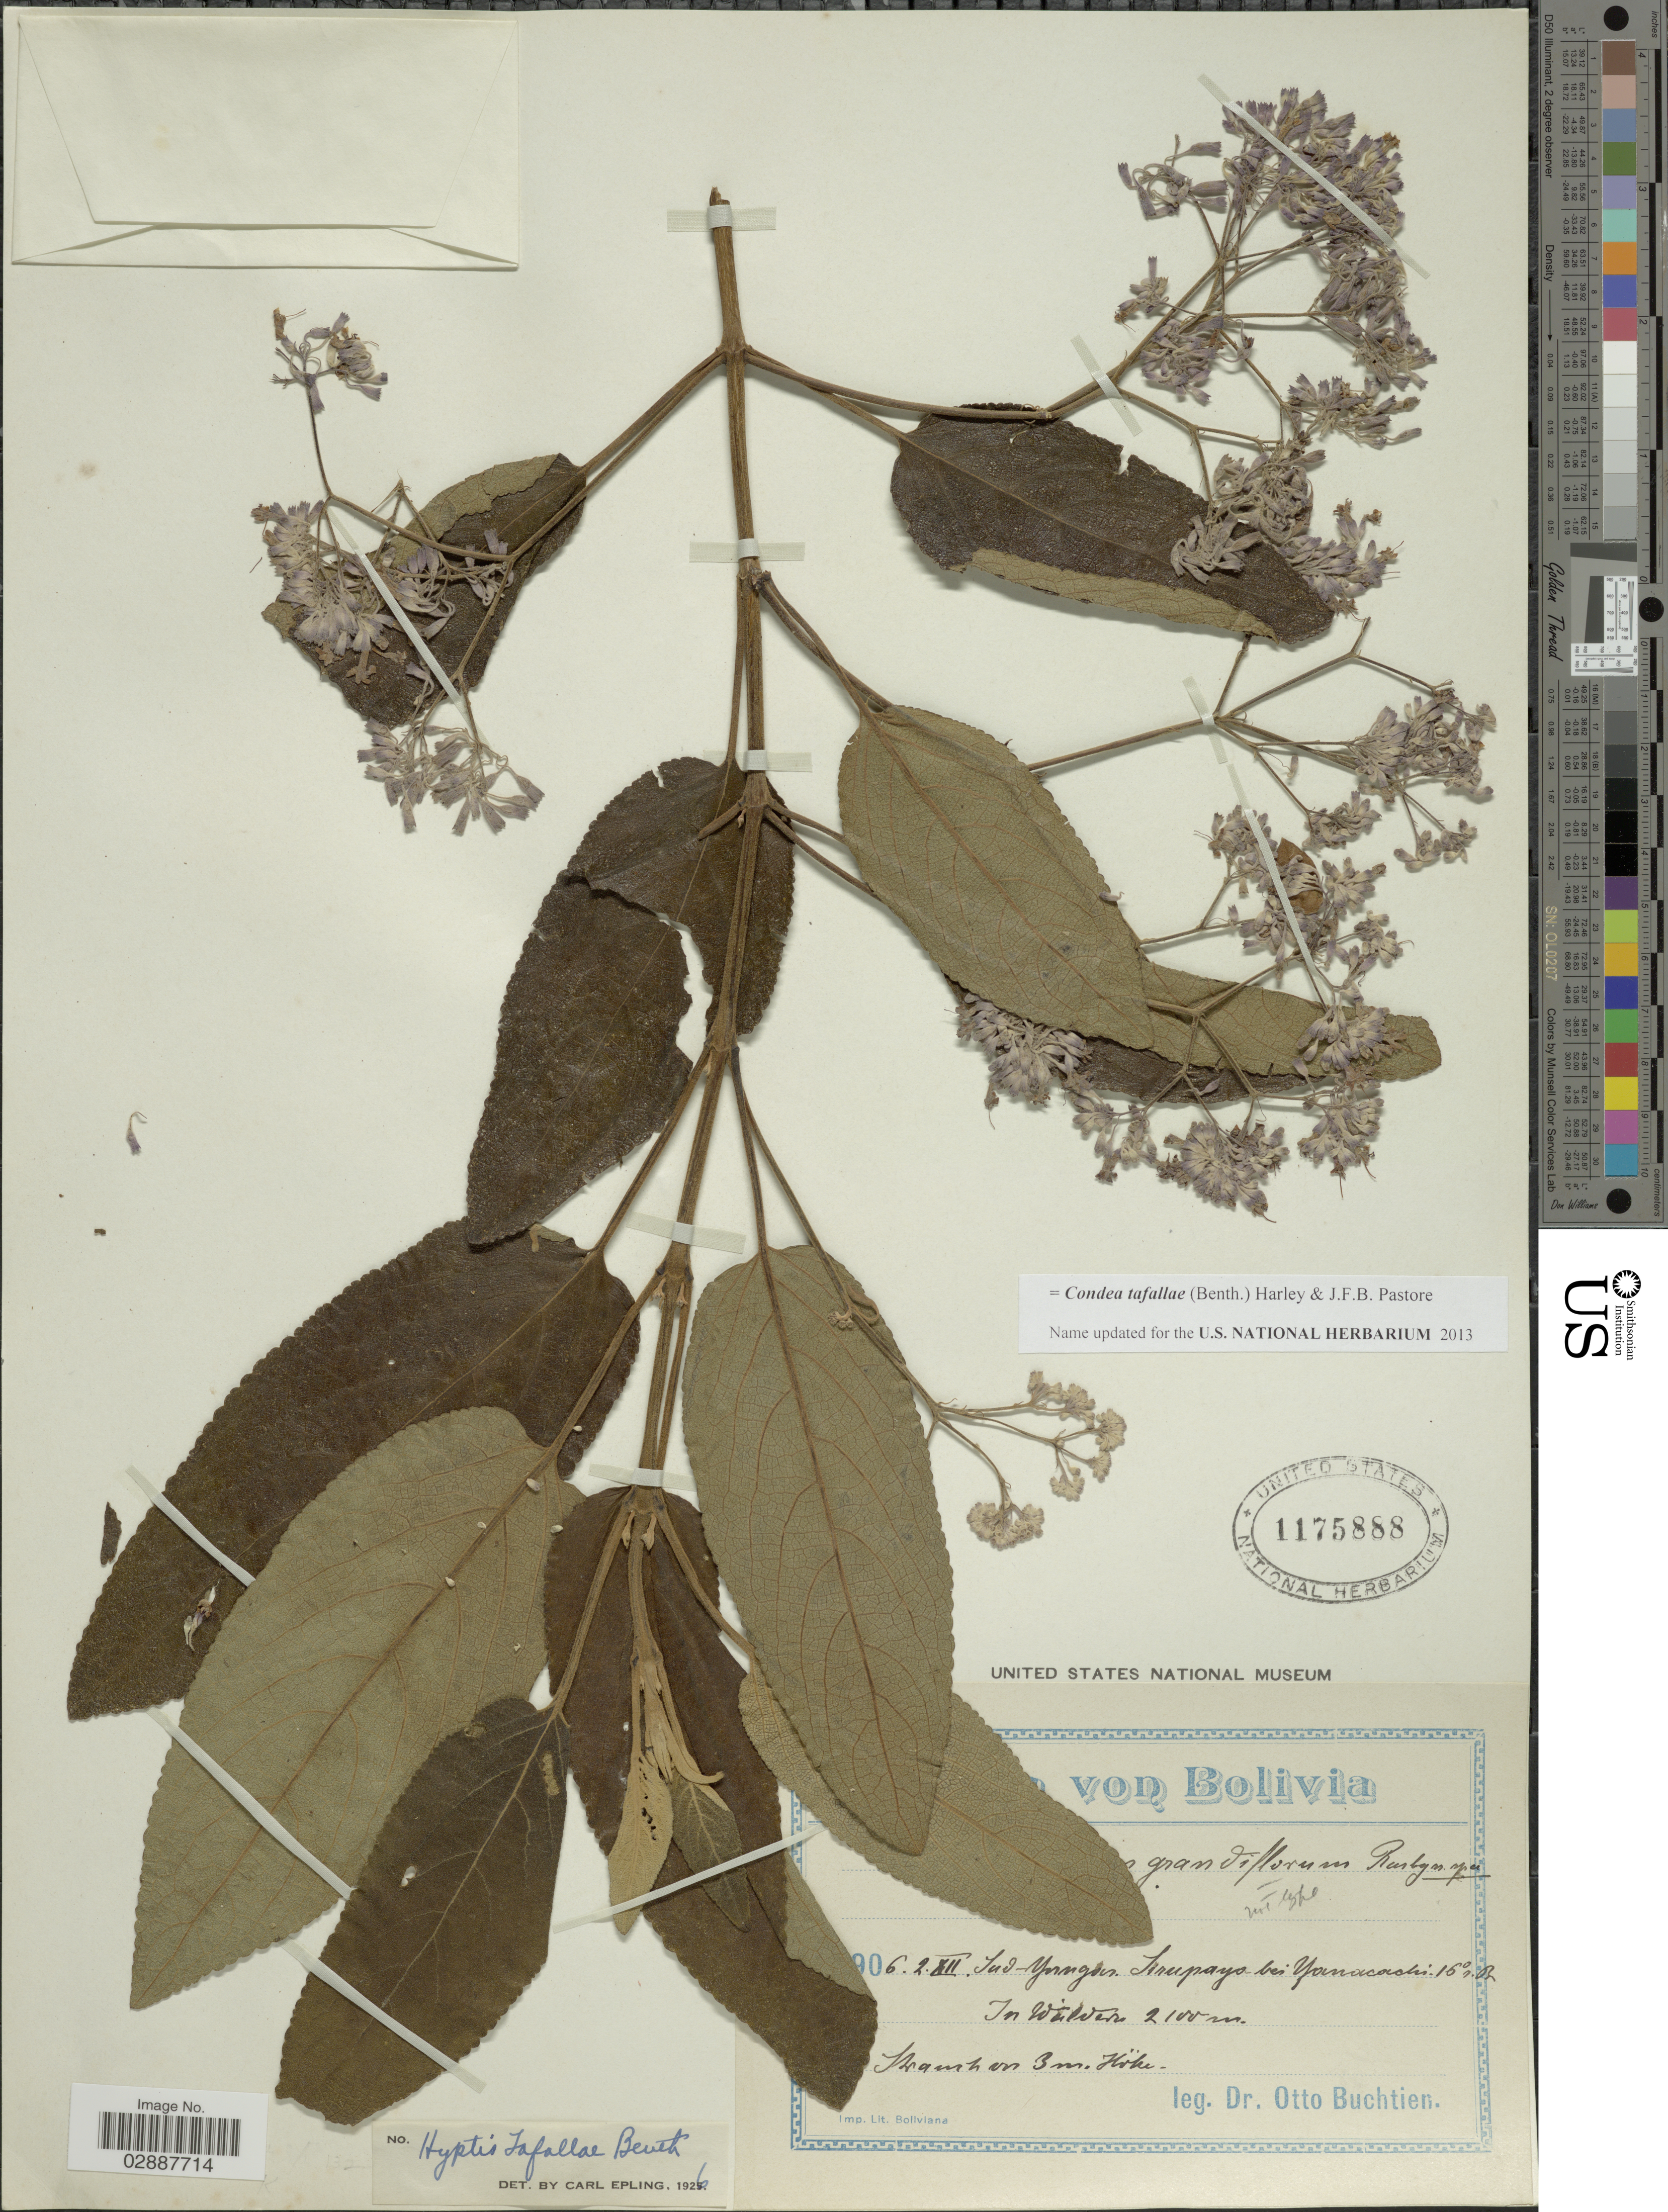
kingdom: Plantae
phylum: Tracheophyta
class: Magnoliopsida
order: Lamiales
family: Lamiaceae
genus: Condea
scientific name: Condea tafallae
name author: (Benth.) Harley & J.F.B. Pastore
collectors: O. Buchtien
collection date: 1906-12-02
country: Bolivia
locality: Sud-Yungas. Sirupaya bei Yanacochi.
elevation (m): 2100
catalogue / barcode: US 1175888